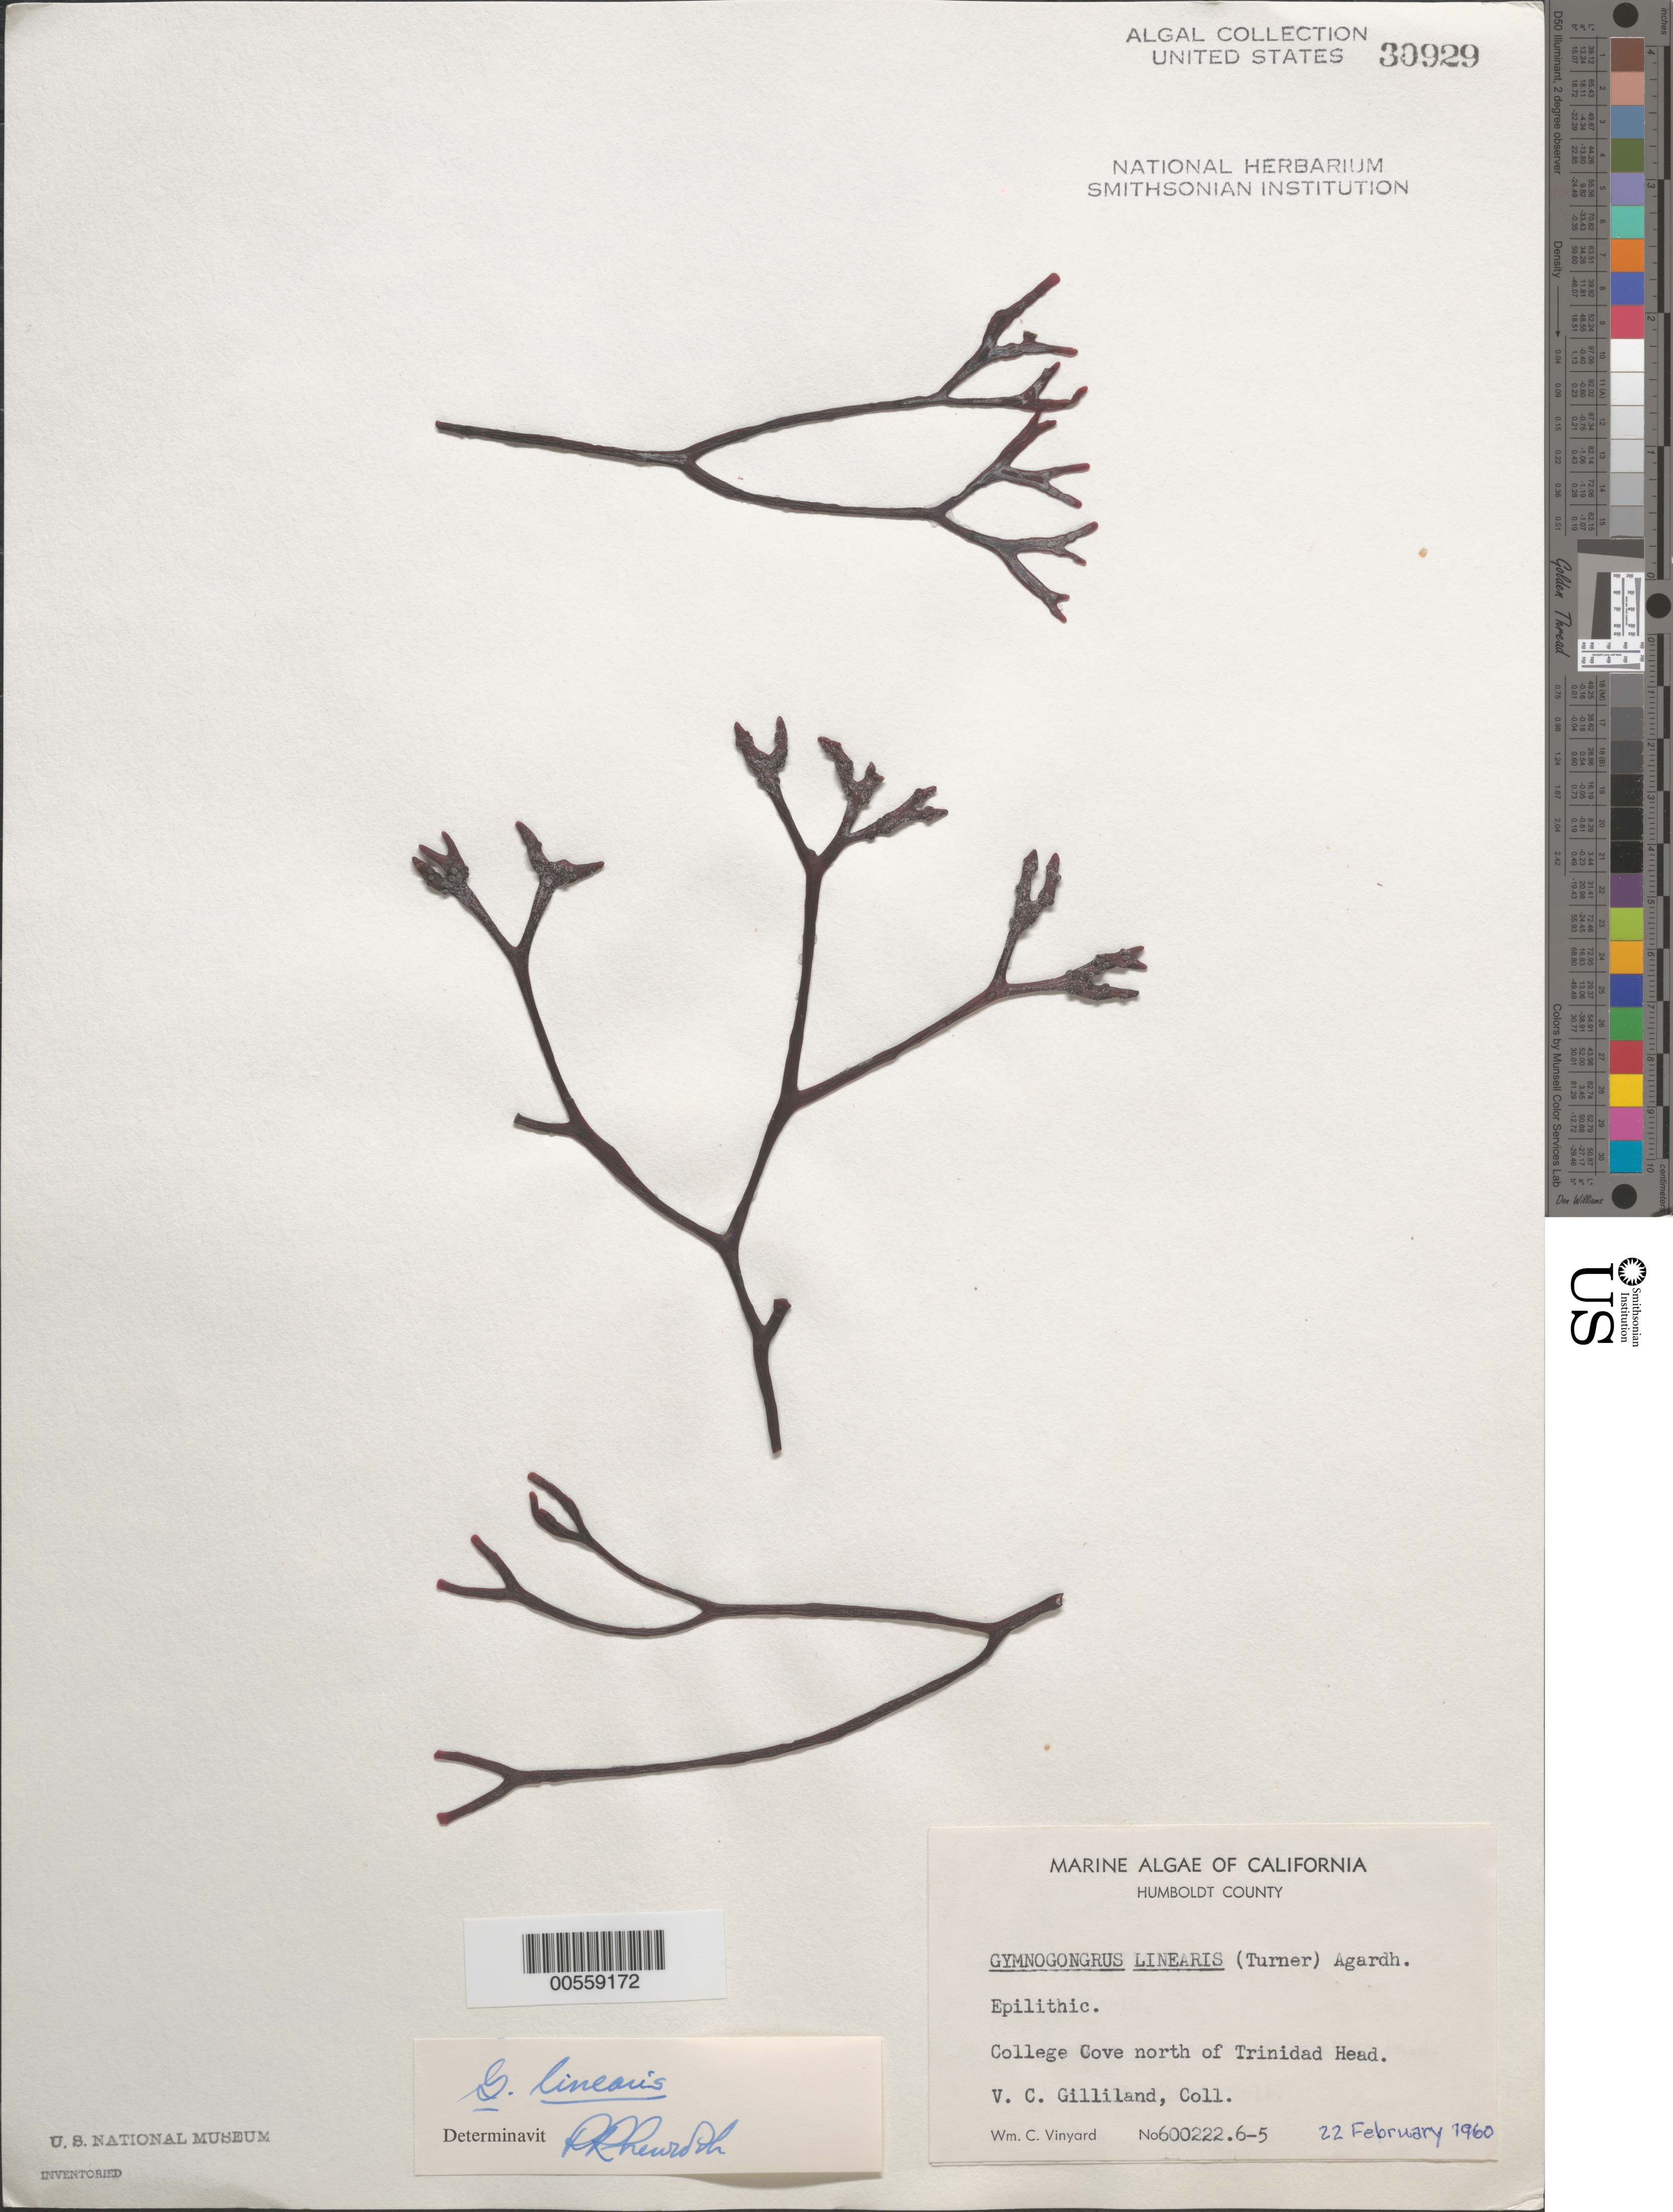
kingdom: Plantae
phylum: Rhodophyta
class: Florideophyceae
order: Gigartinales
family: Phyllophoraceae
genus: Ahnfeltiopsis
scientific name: Ahnfeltiopsis linearis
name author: (C. Agardh) P.C. Silva & DeCew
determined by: Algae name updating Project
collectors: V. Gilliland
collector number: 600222.6-5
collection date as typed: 22 Feb 1960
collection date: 1960-02-22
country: United States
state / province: California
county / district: Humboldt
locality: College Cove, north of Trinidad Head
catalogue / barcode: US 30929